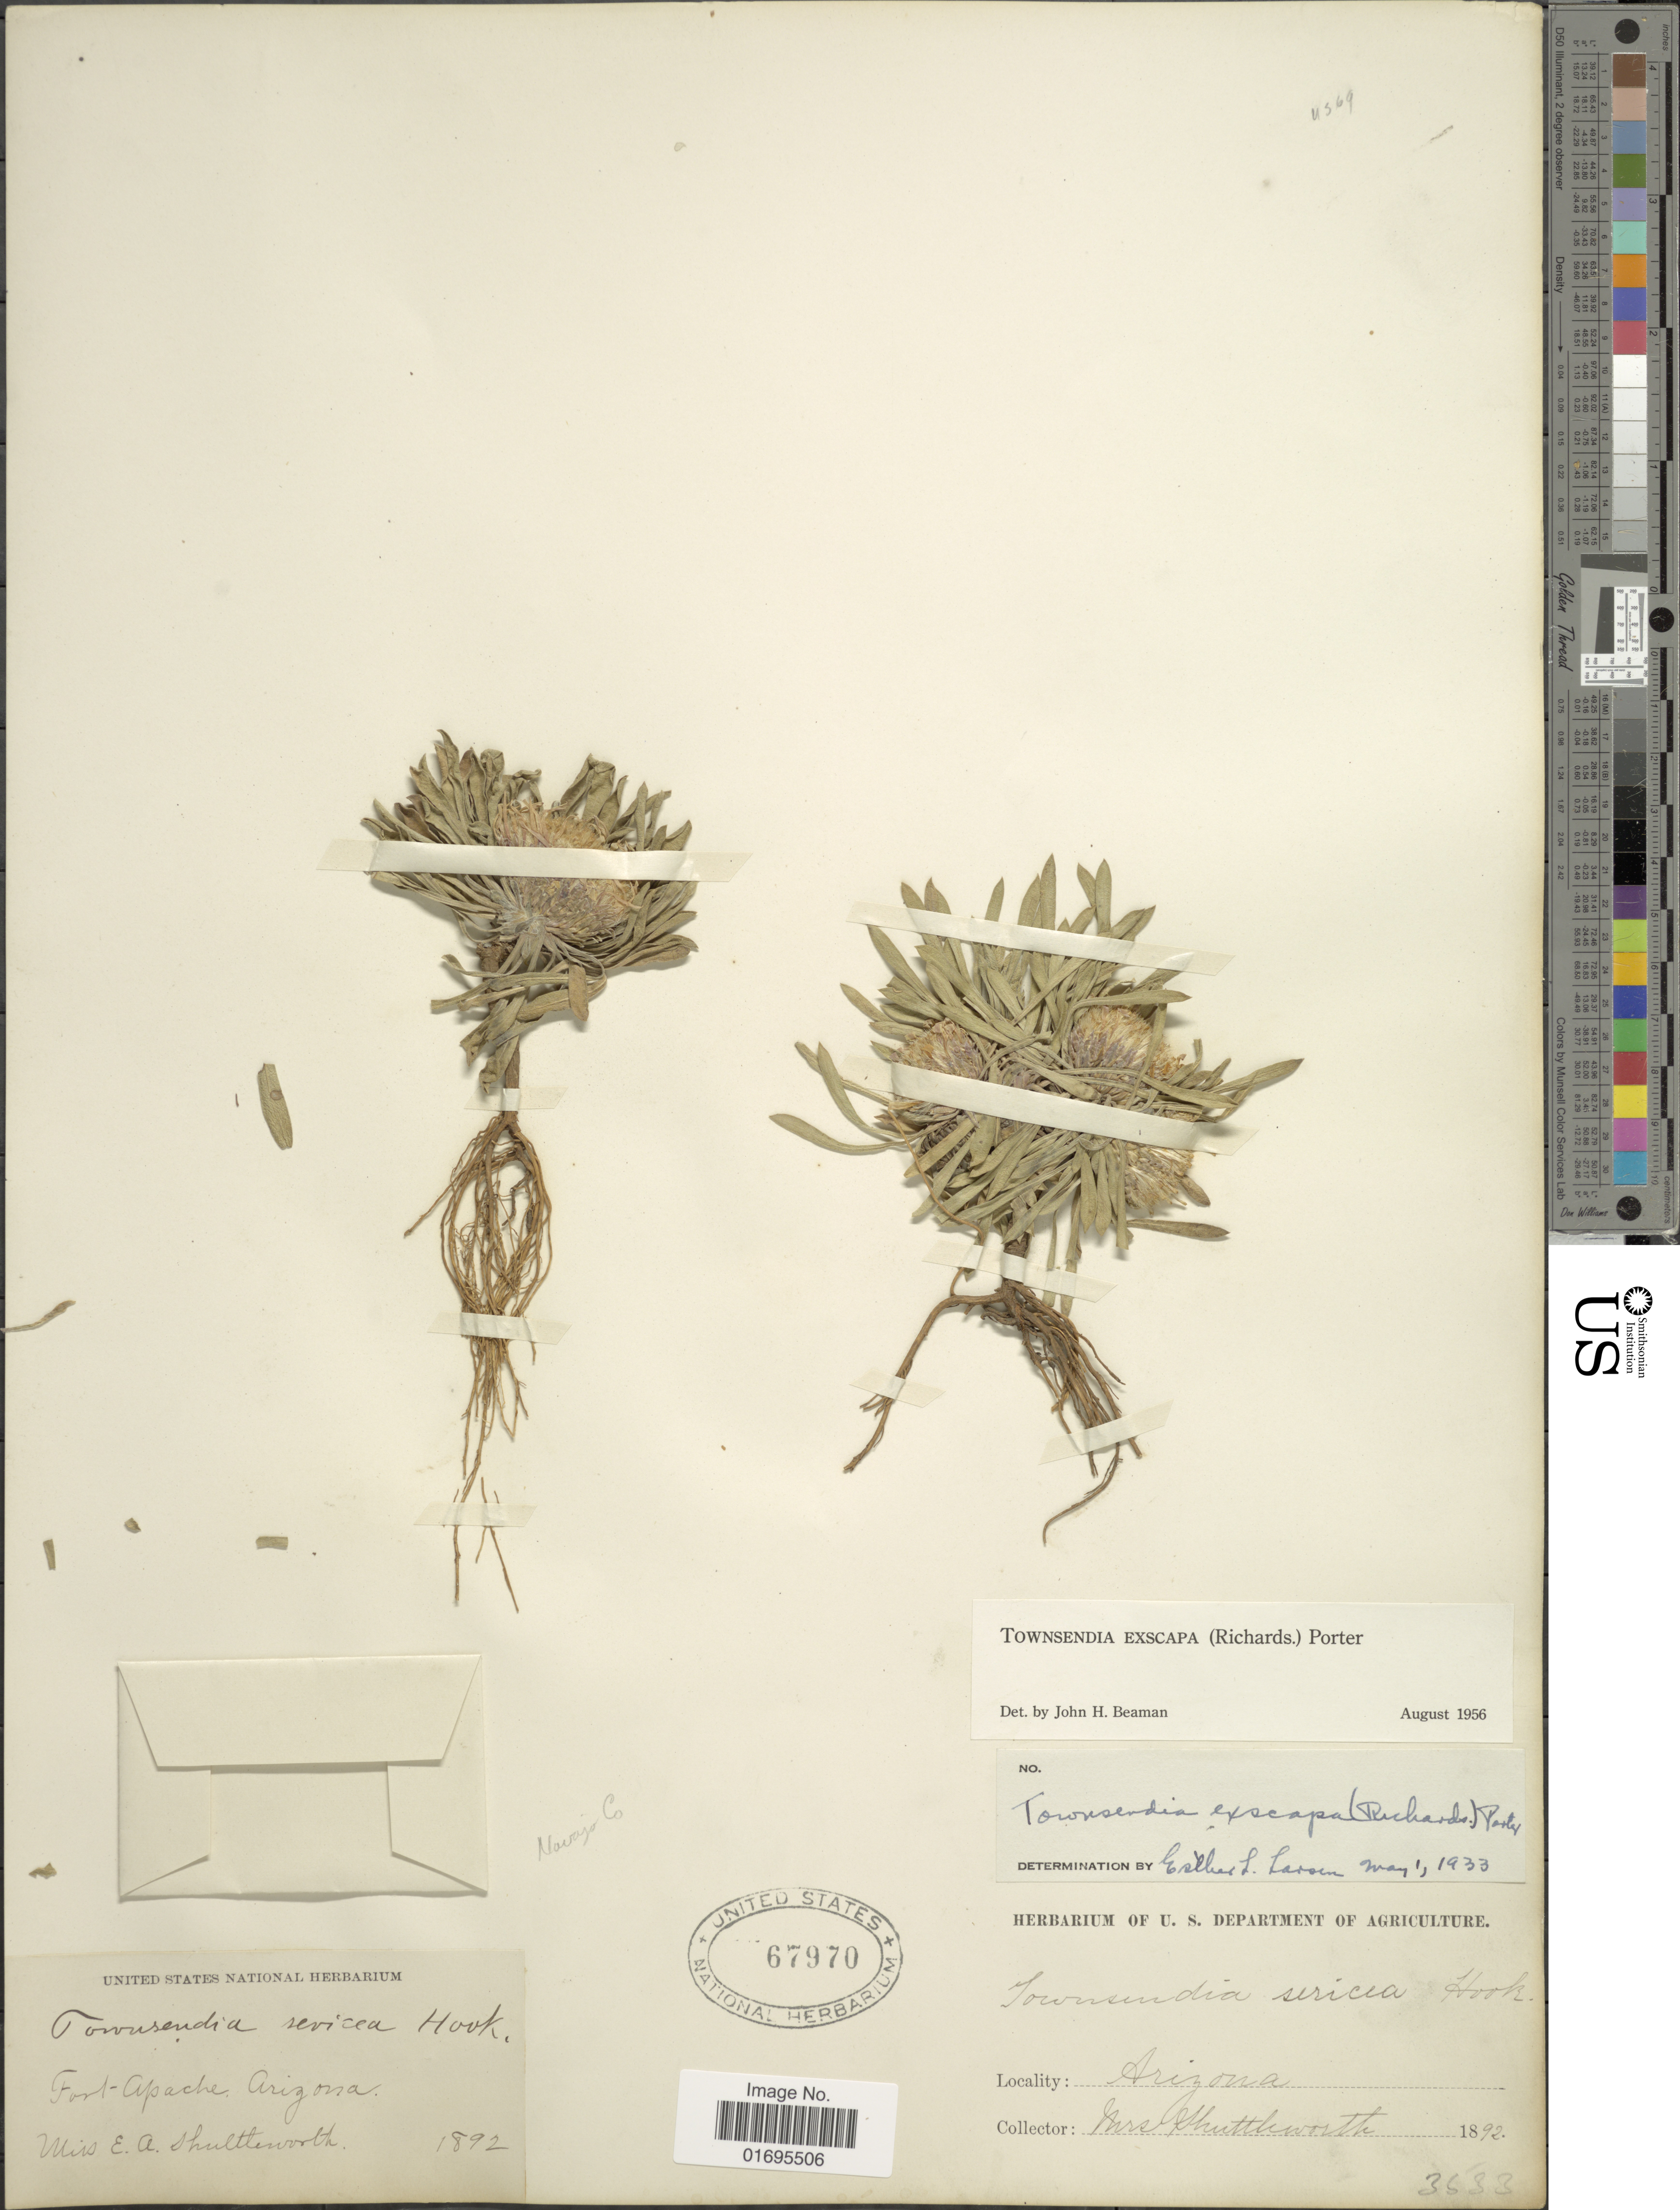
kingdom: Plantae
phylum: Tracheophyta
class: Magnoliopsida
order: Asterales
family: Asteraceae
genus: Townsendia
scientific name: Townsendia exscapa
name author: (Richardson) Porter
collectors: E. Shuttleworth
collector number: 3533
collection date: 1892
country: United States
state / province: Arizona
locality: Fort-Apache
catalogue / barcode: US 67970